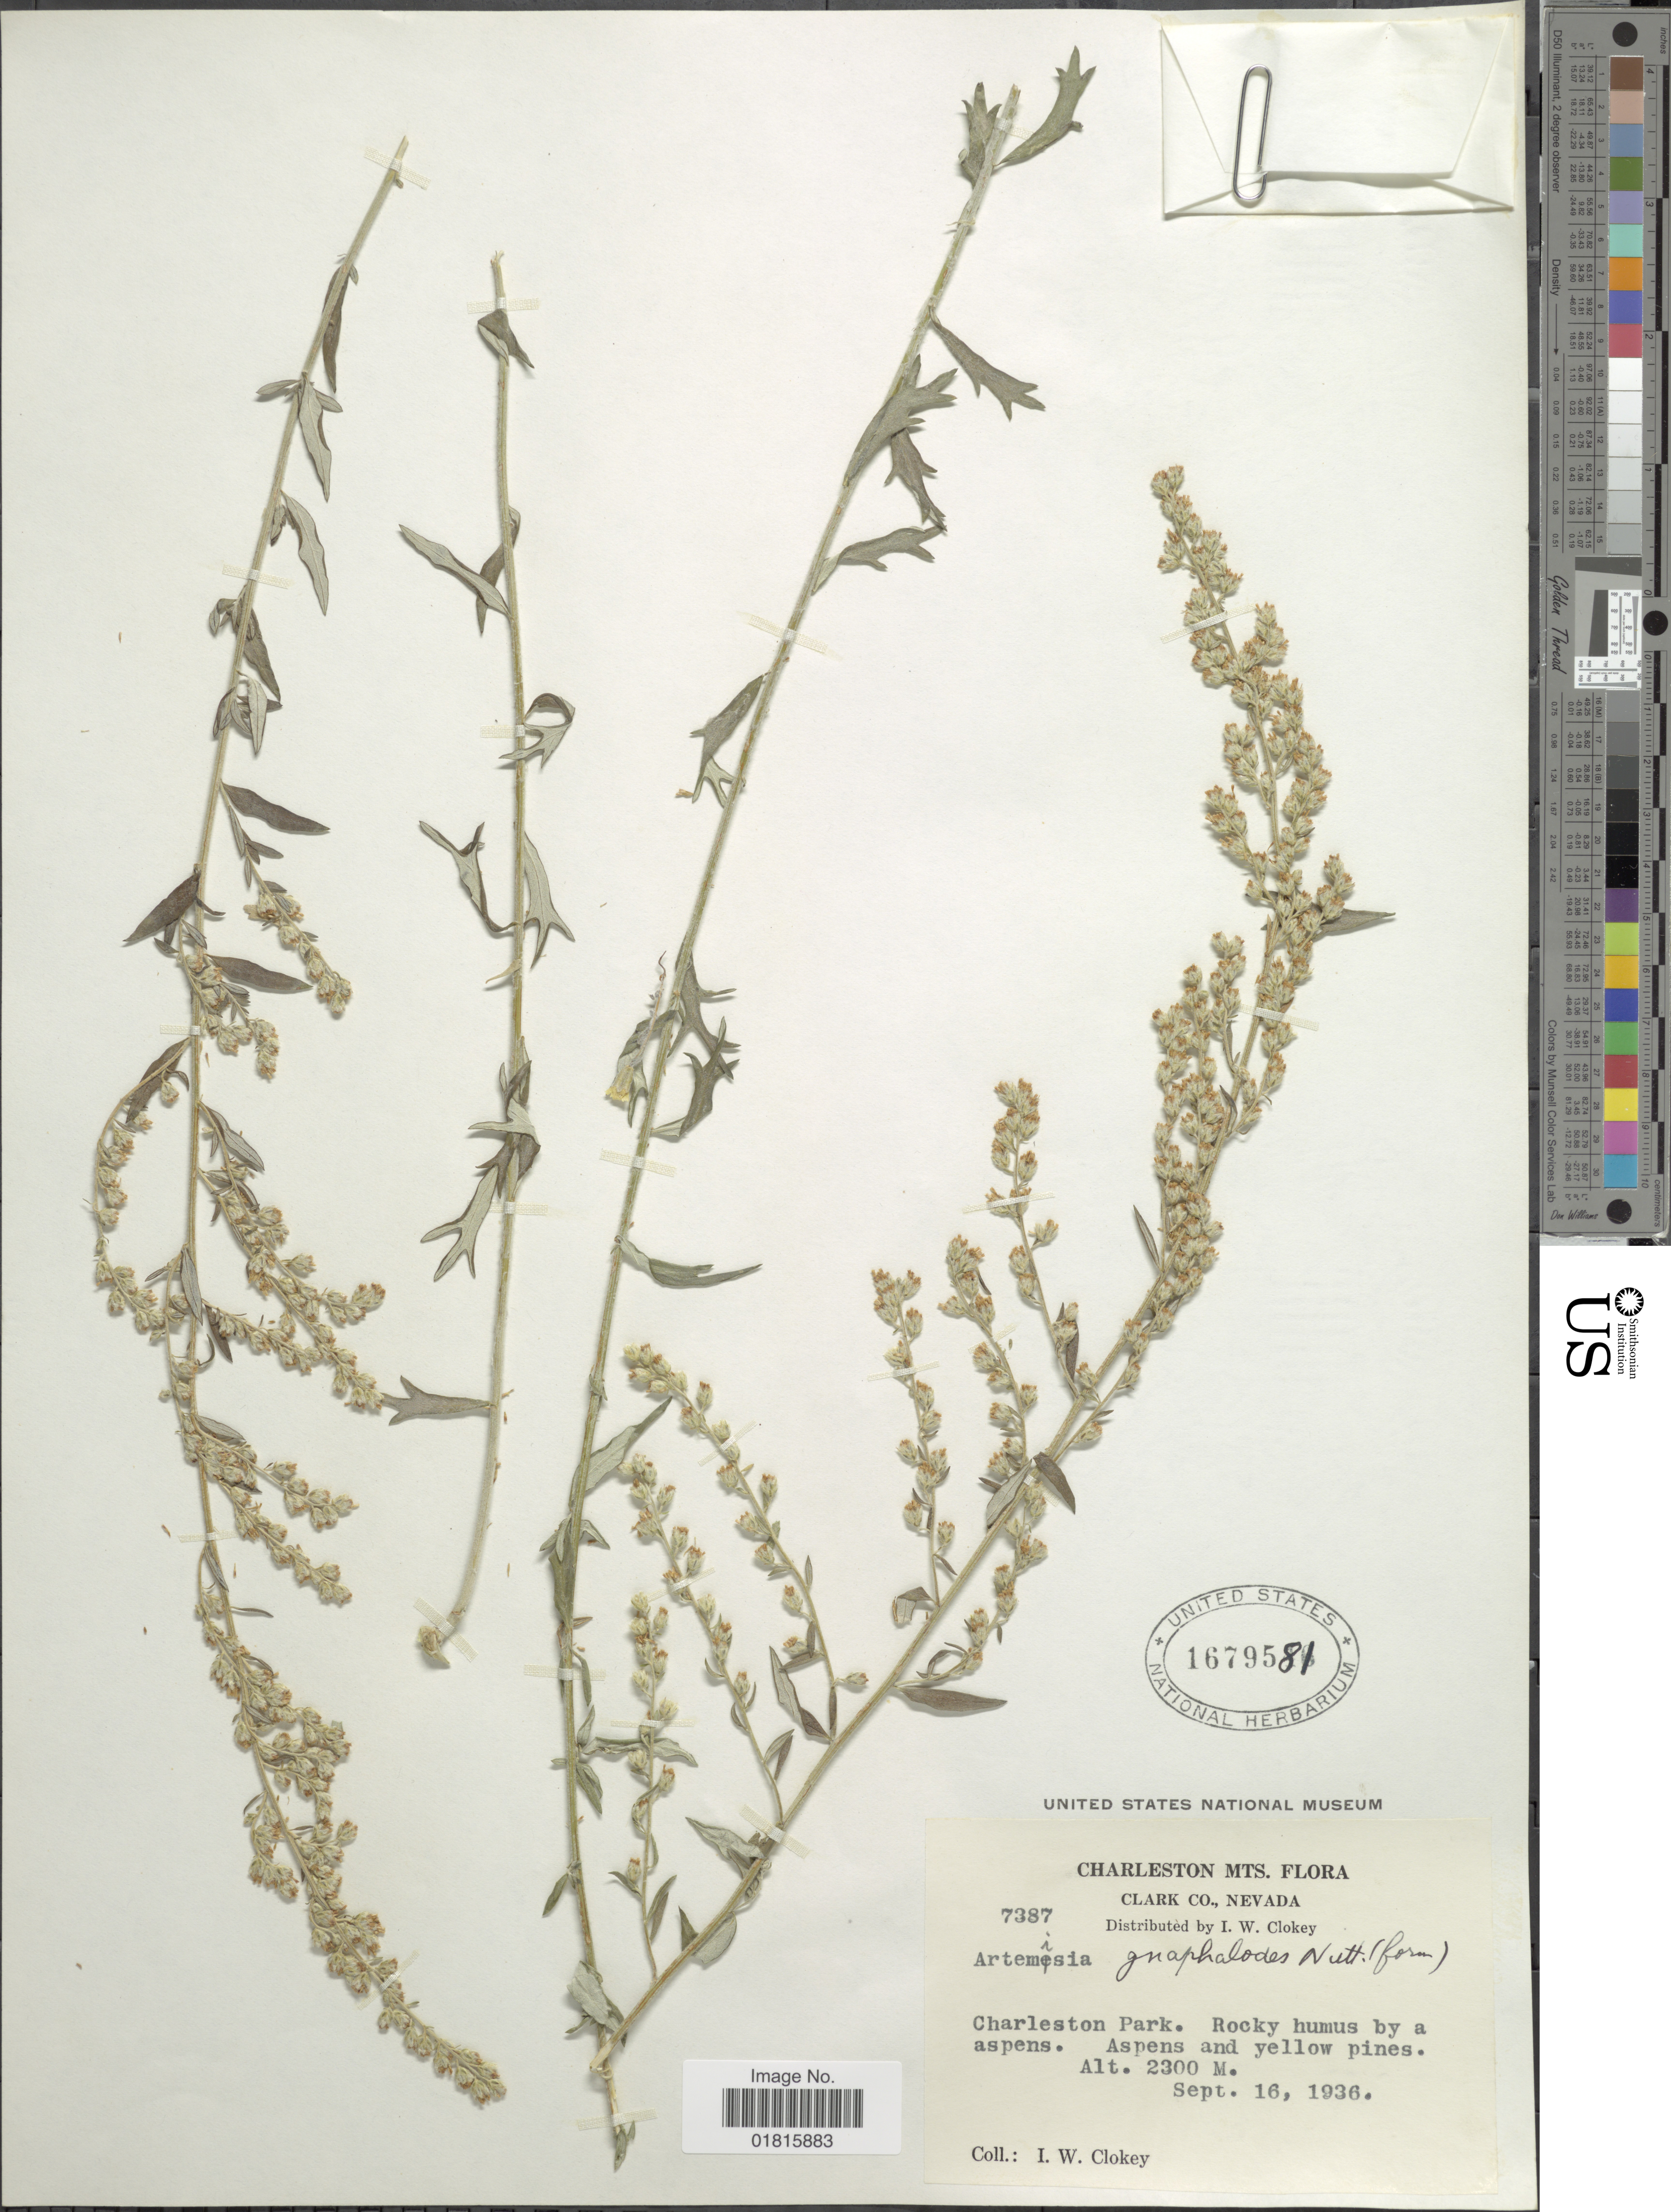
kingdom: Plantae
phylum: Tracheophyta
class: Magnoliopsida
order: Asterales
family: Asteraceae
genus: Artemisia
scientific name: Artemisia gnaphaloides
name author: Nutt.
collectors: I. W. Clokey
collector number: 7387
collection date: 1936-09-16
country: United States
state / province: Nevada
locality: Charleston Mts., Clark Co., Charleston Park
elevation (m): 2300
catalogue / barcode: US 1679581